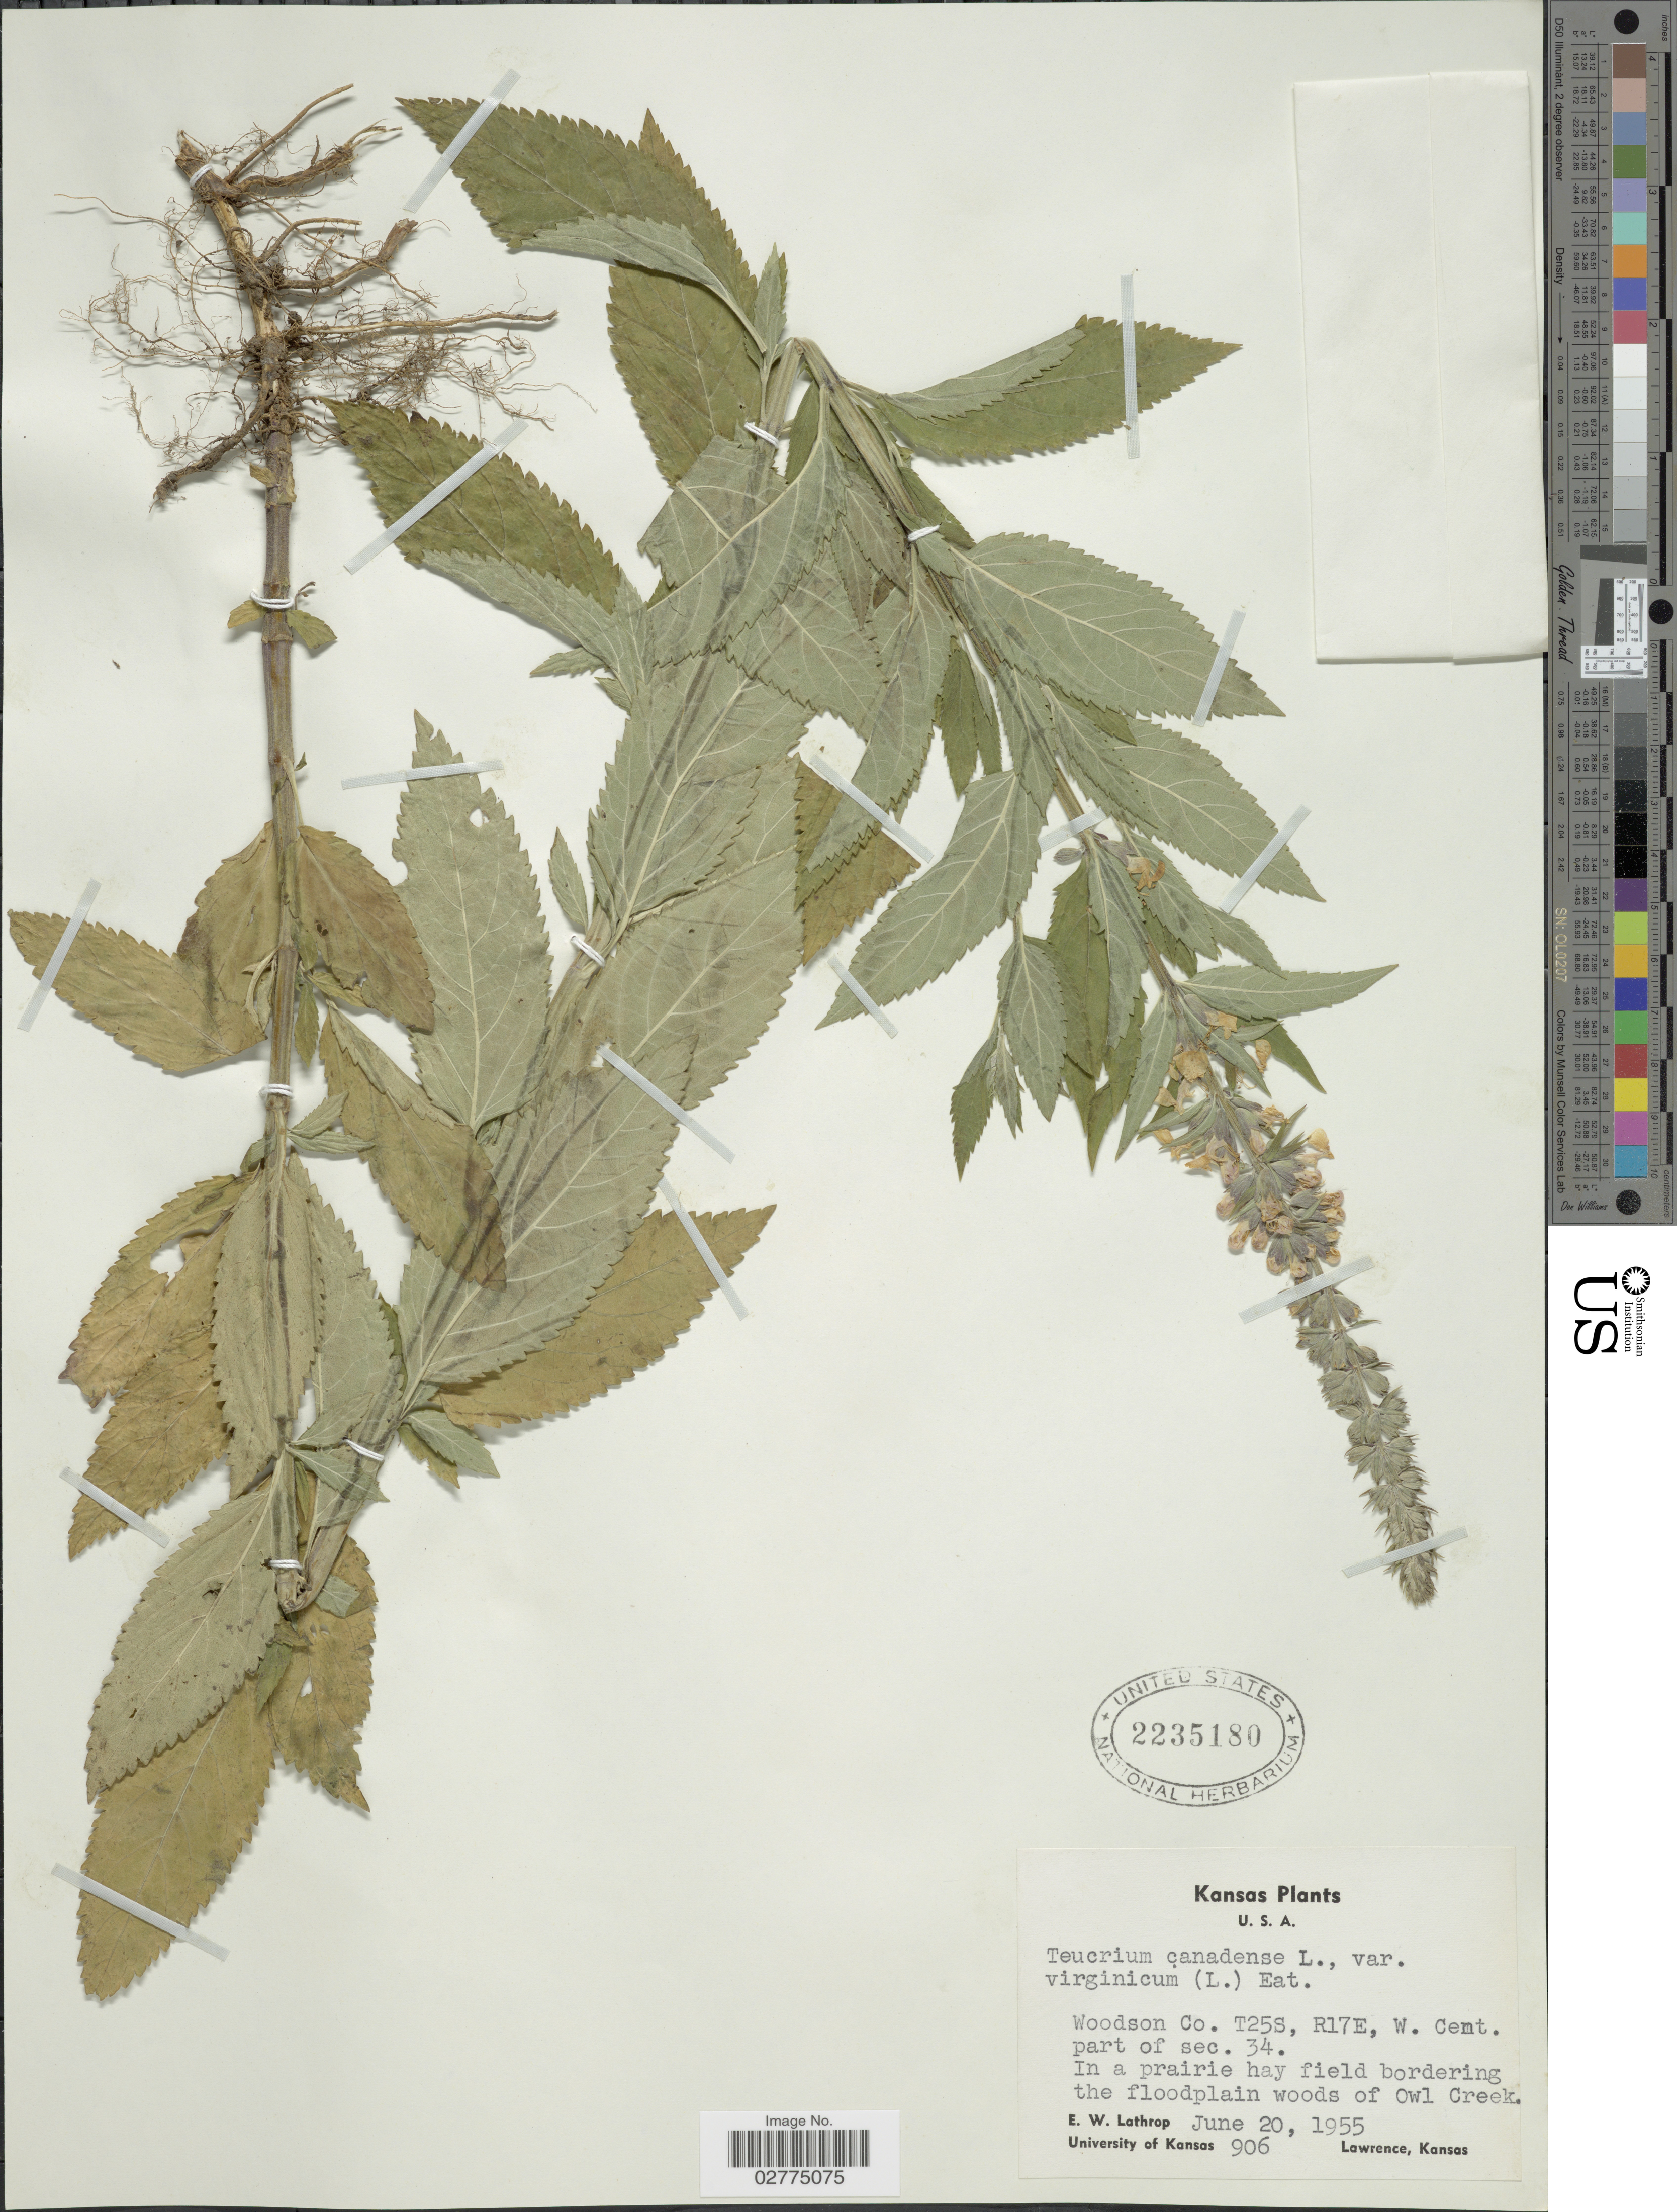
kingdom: Plantae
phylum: Tracheophyta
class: Magnoliopsida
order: Lamiales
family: Lamiaceae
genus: Teucrium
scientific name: Teucrium canadense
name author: L.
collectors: E. W. Lathrop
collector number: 906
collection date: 1955-06-20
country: United States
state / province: Kansas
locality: Woodson Co., T25S, R17E, W. Cemt. part of sec. 34. In a prairie hay field bordering the floodplain woods of Owl Creek.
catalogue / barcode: US 2235180